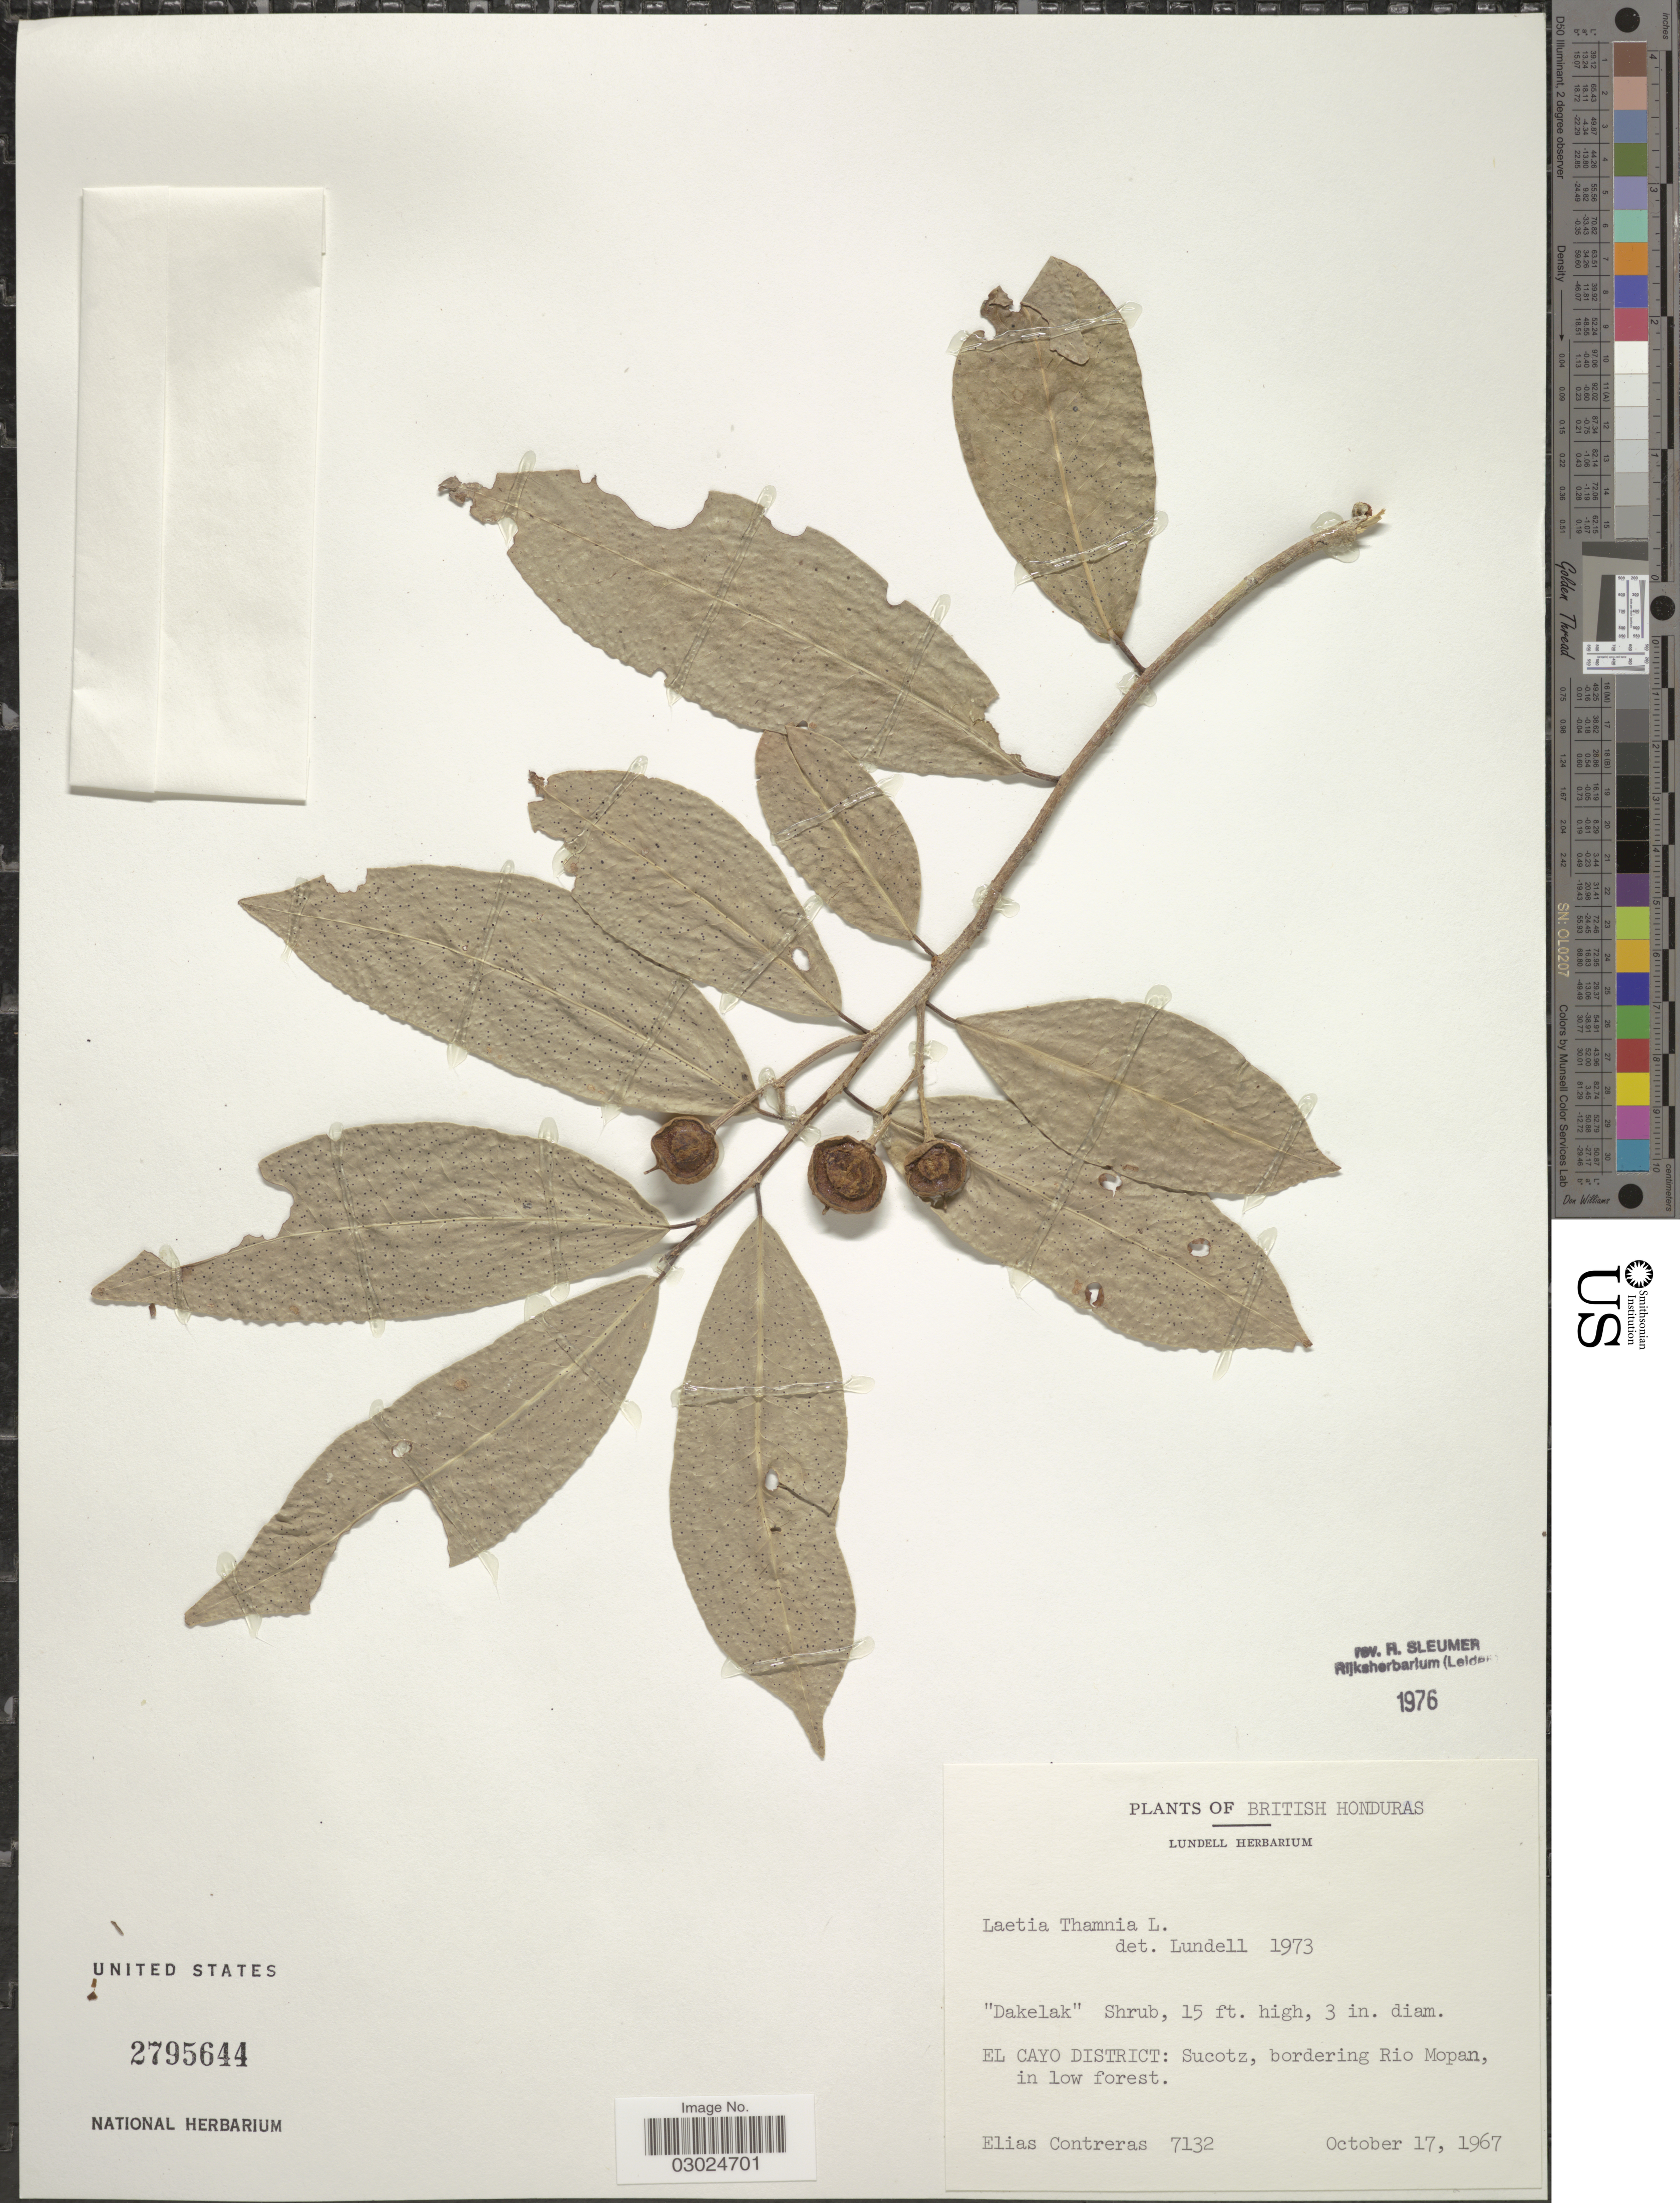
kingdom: Plantae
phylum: Tracheophyta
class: Magnoliopsida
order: Malpighiales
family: Salicaceae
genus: Laetia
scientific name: Laetia thamnia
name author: L.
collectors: E. Contreras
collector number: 7132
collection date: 1967-10-17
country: Belize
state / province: Cayo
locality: British Honduras, El Cayo District: Sucotz, bordering Rio Mopan.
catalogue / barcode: US 2795644